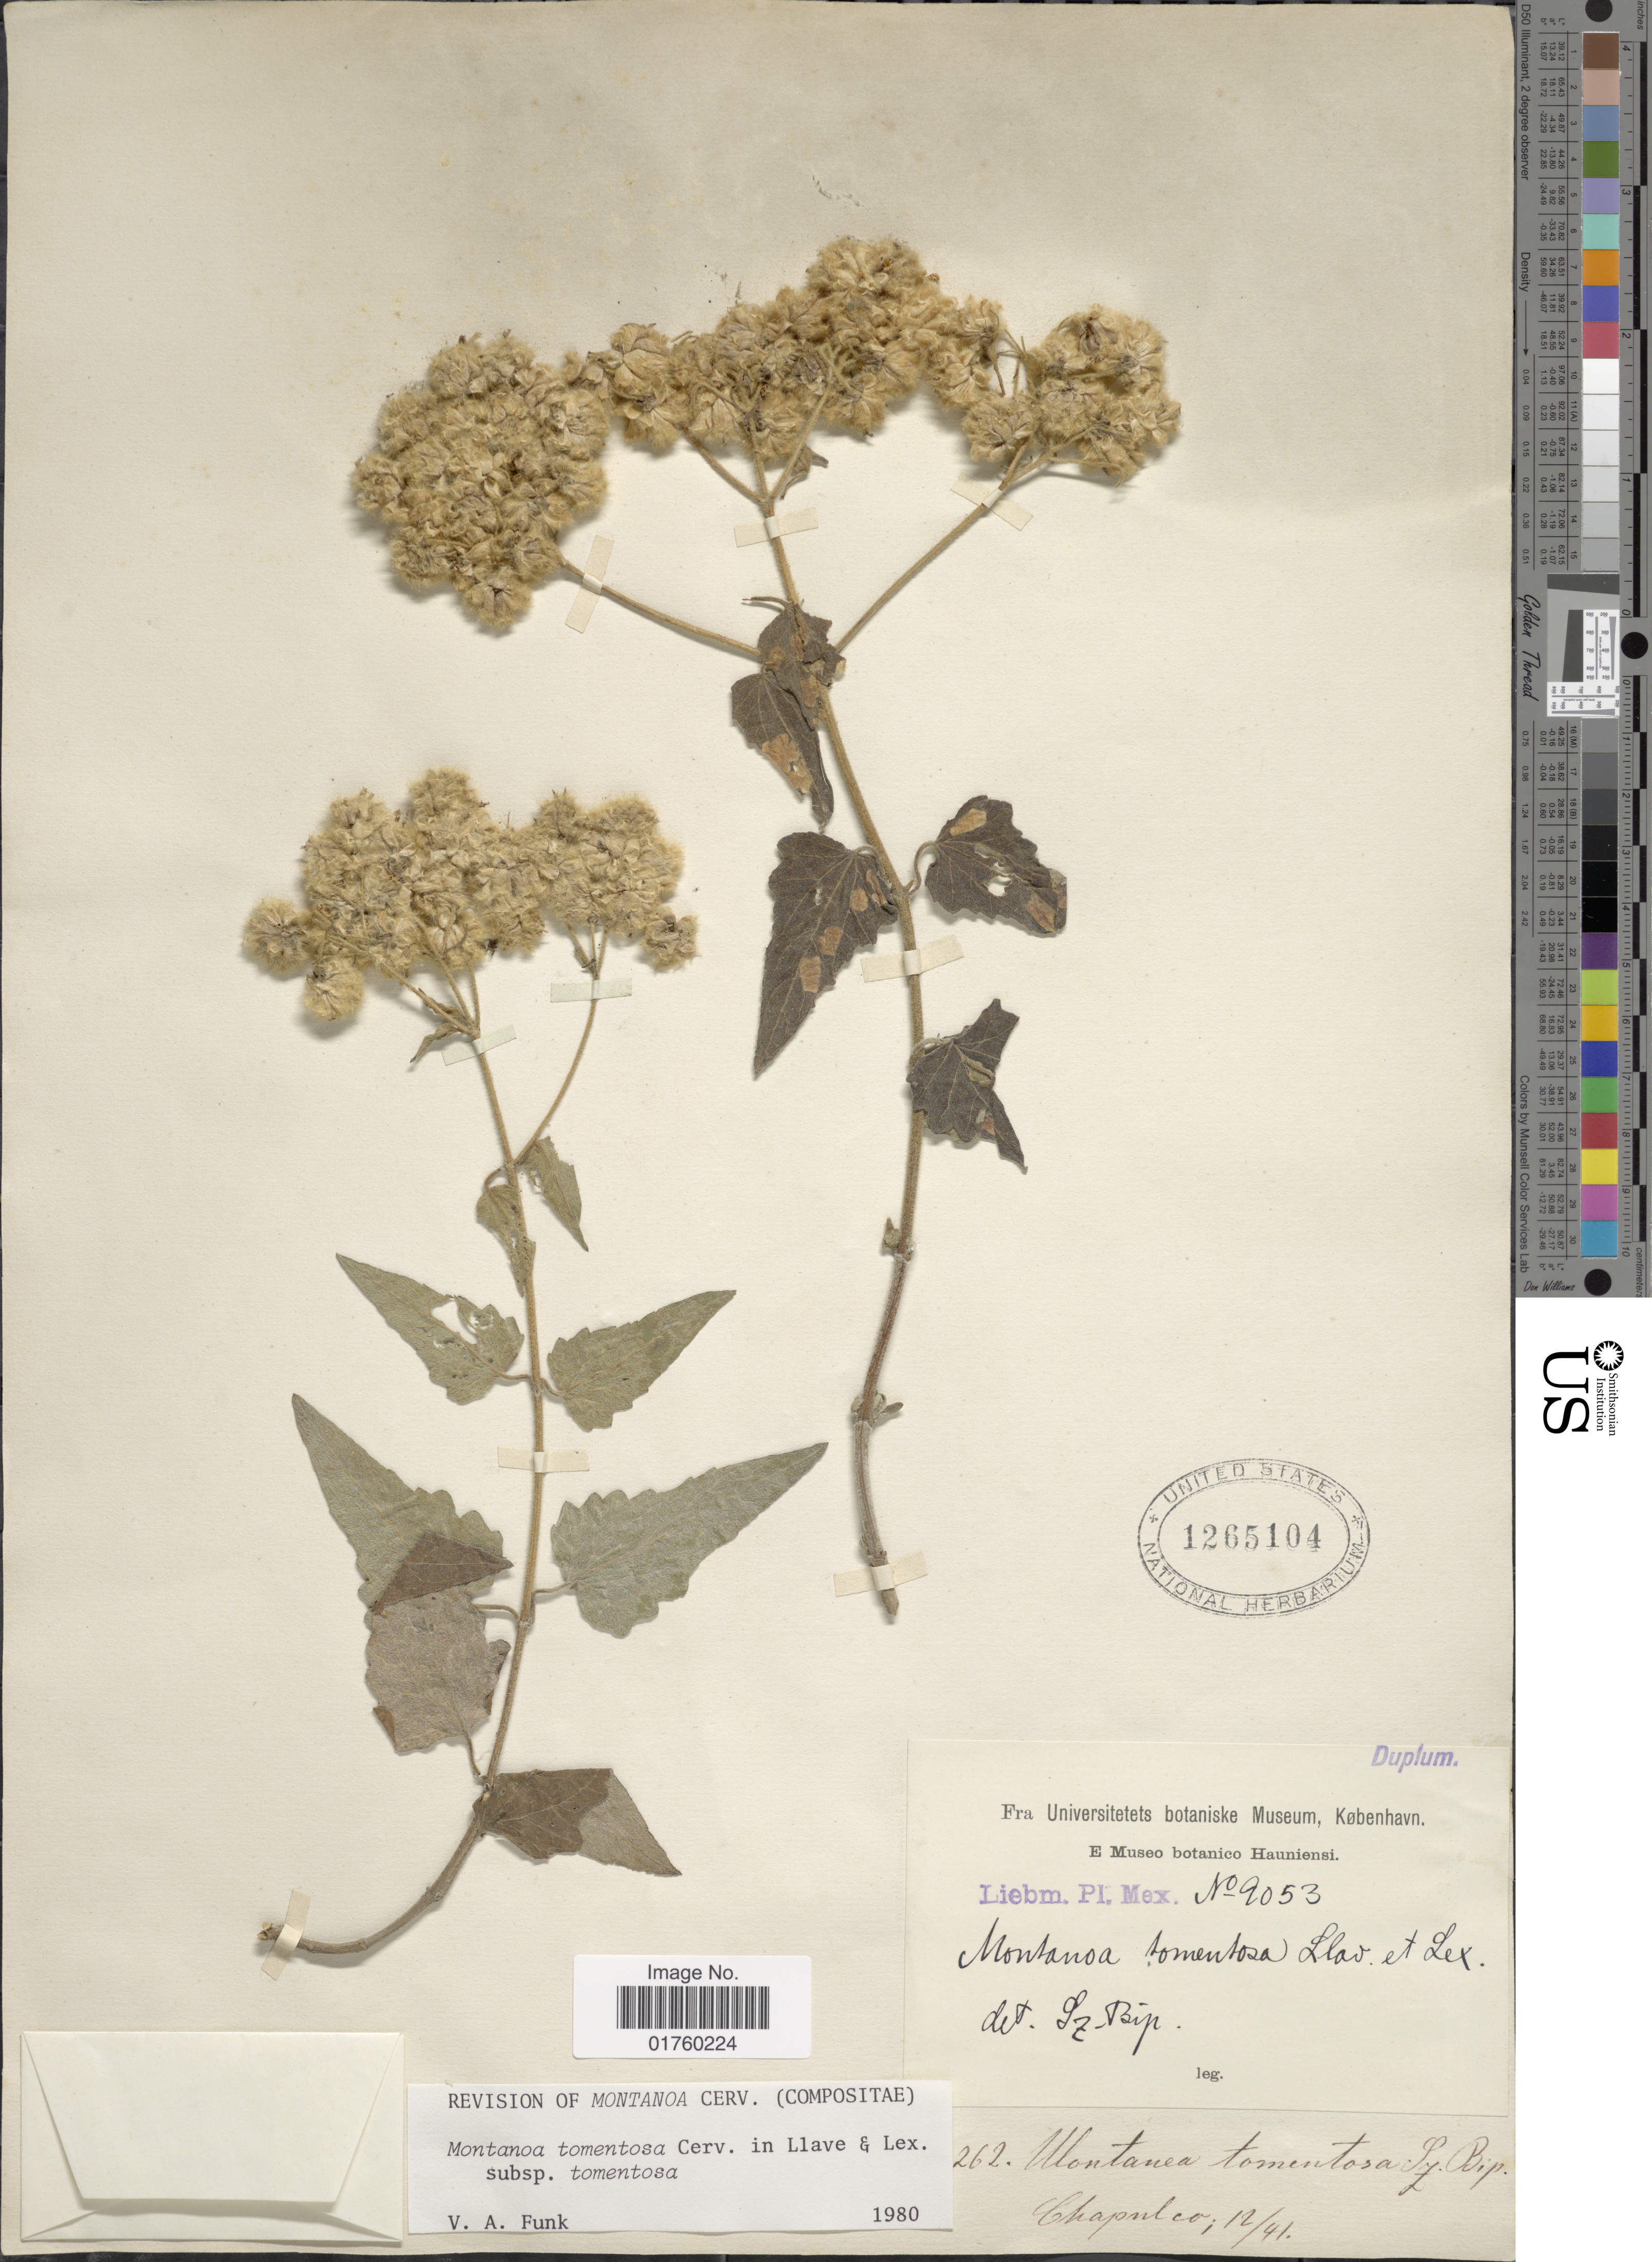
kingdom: Plantae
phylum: Tracheophyta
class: Magnoliopsida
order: Asterales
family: Asteraceae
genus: Montanoa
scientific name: Montanoa tomentosa subsp. tomentosa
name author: Cerv.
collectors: Liebman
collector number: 9053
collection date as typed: Transcribed d/m/y: /12/41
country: Mexico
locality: Chapulco.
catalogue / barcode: US 1265104